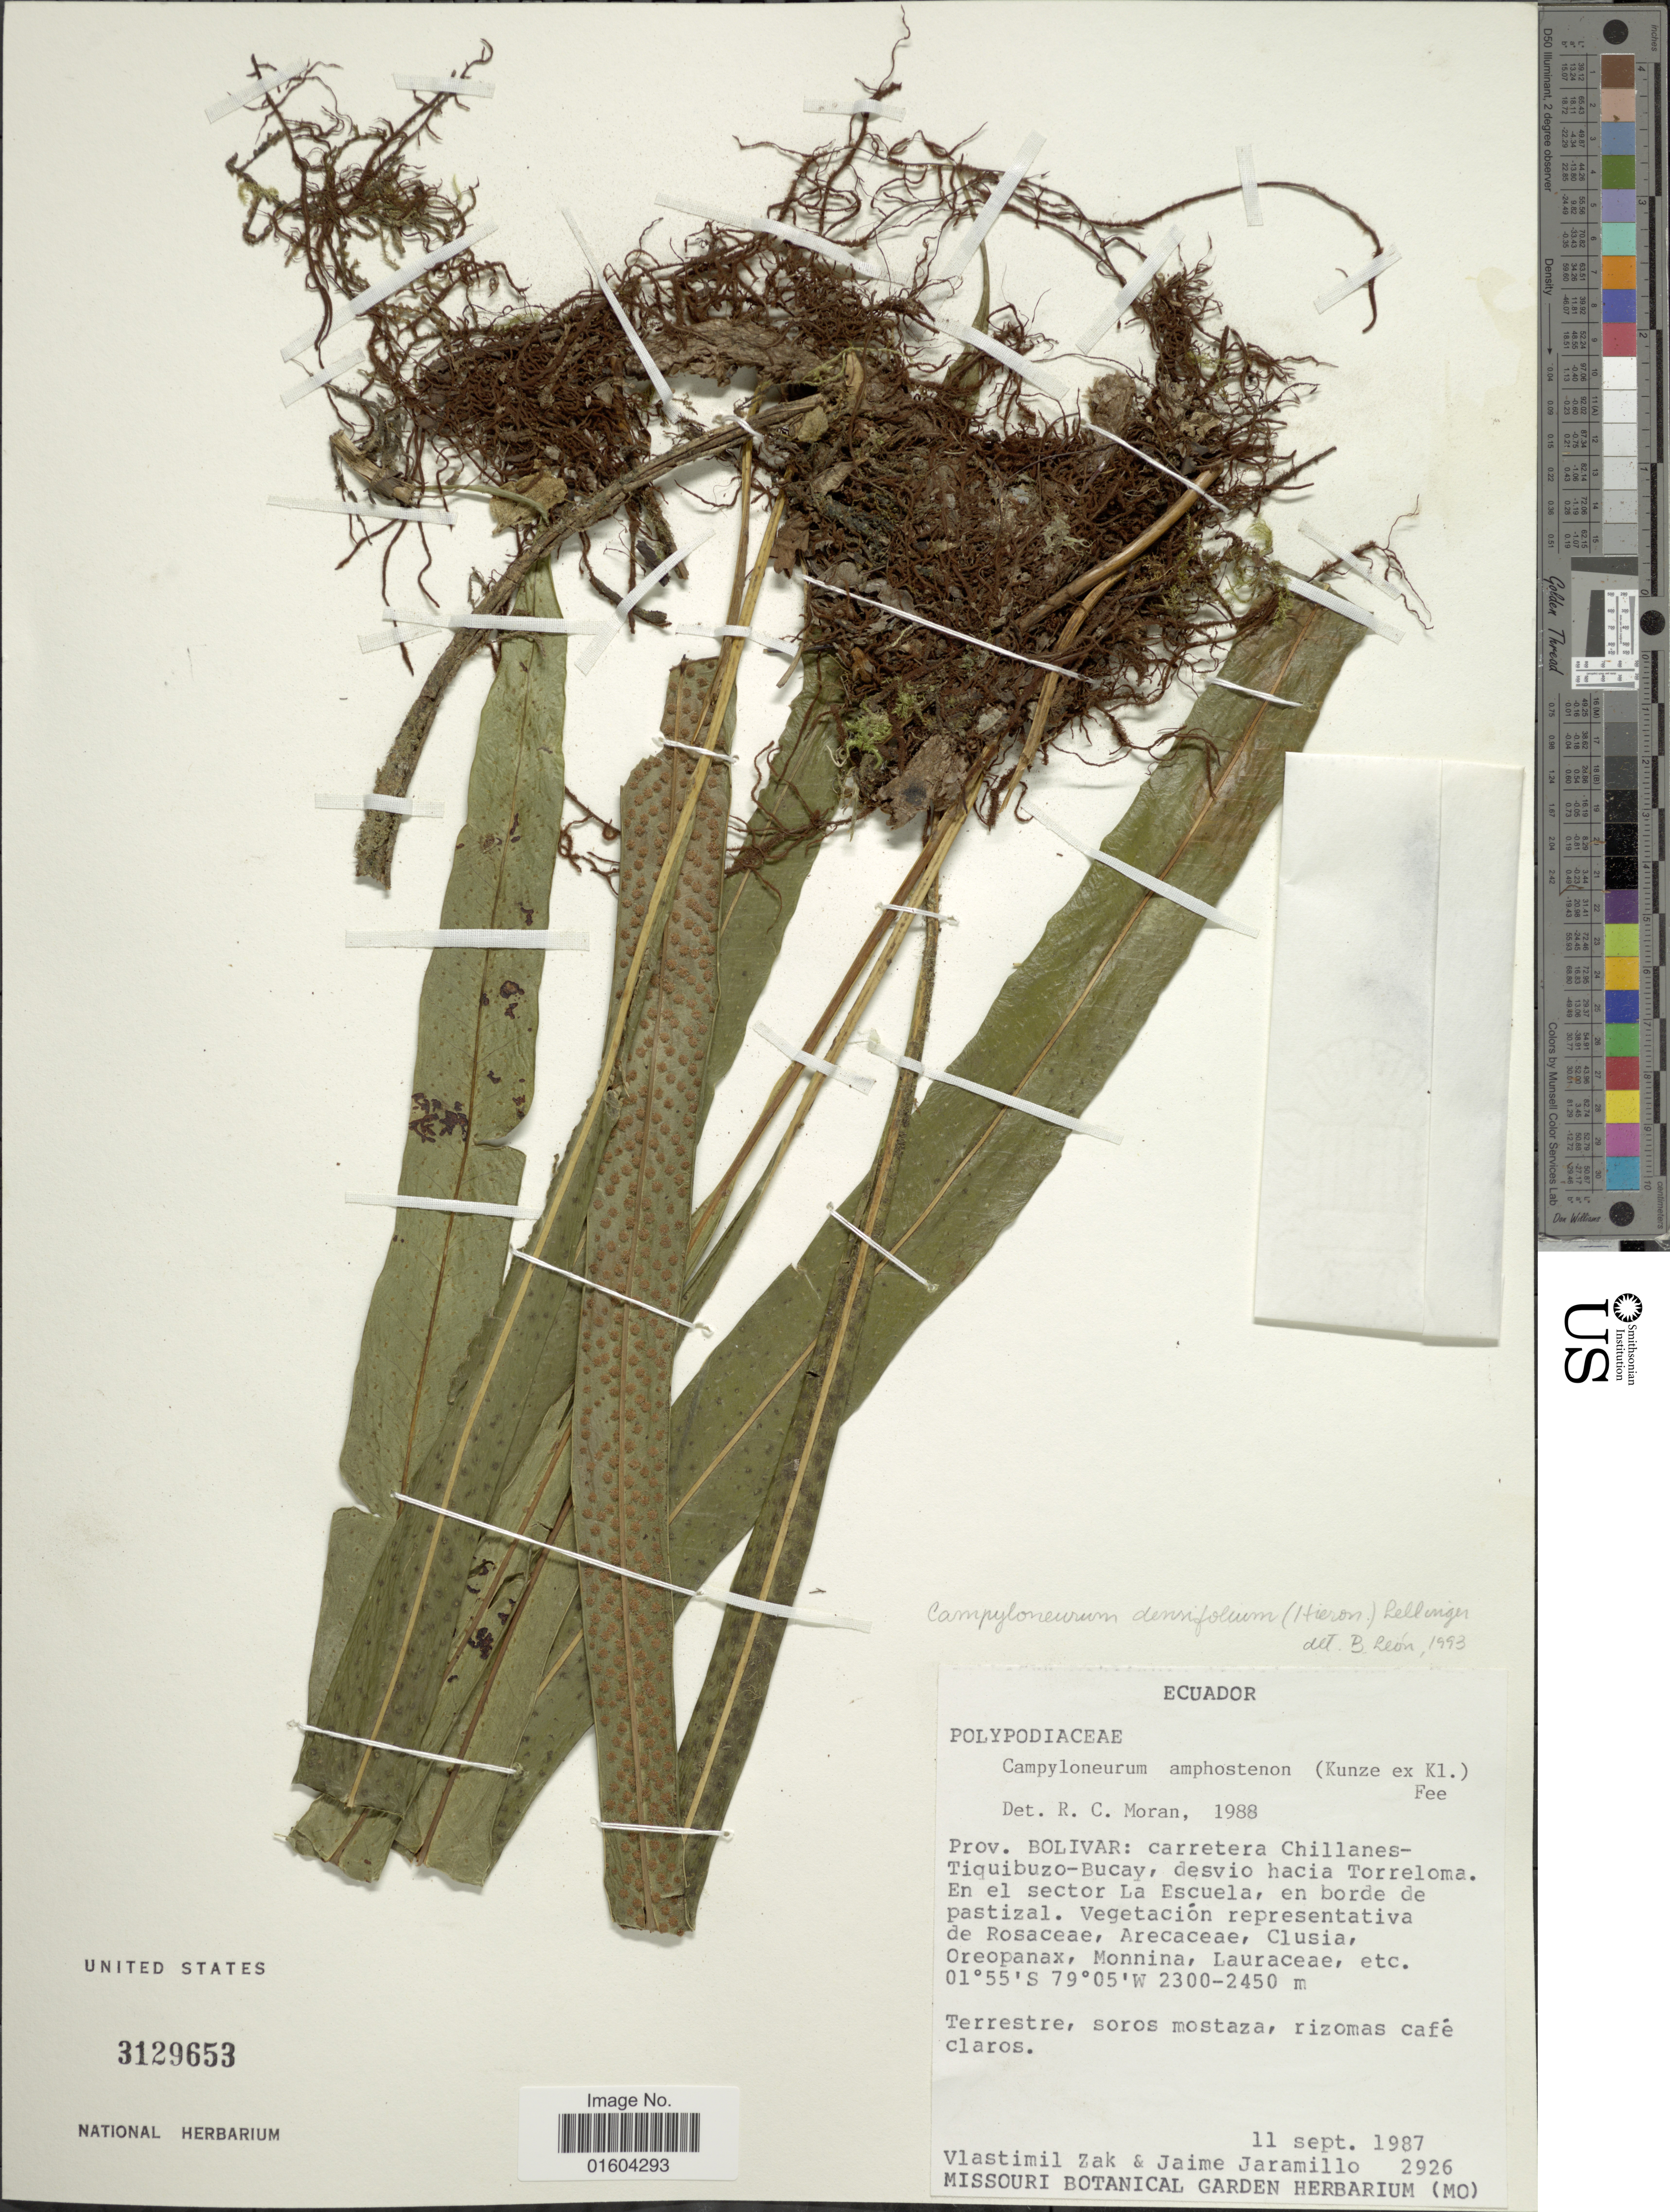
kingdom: Plantae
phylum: Tracheophyta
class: Polypodiopsida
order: Polypodiales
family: Polypodiaceae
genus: Campyloneurum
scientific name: Campyloneurum densifolium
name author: (Hieron.) Lellinger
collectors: V. Zak & J. Jaramillo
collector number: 2926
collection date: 1987-09-11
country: Venezuela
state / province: Bolivar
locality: Ecuador, Prov. Bolivar: carretera Chillanes-Tiquibuzo-Bucay, desvio hacio Torreloma. En el sector La Escuela, en borde de pastizal.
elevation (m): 2300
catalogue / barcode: US 3129653